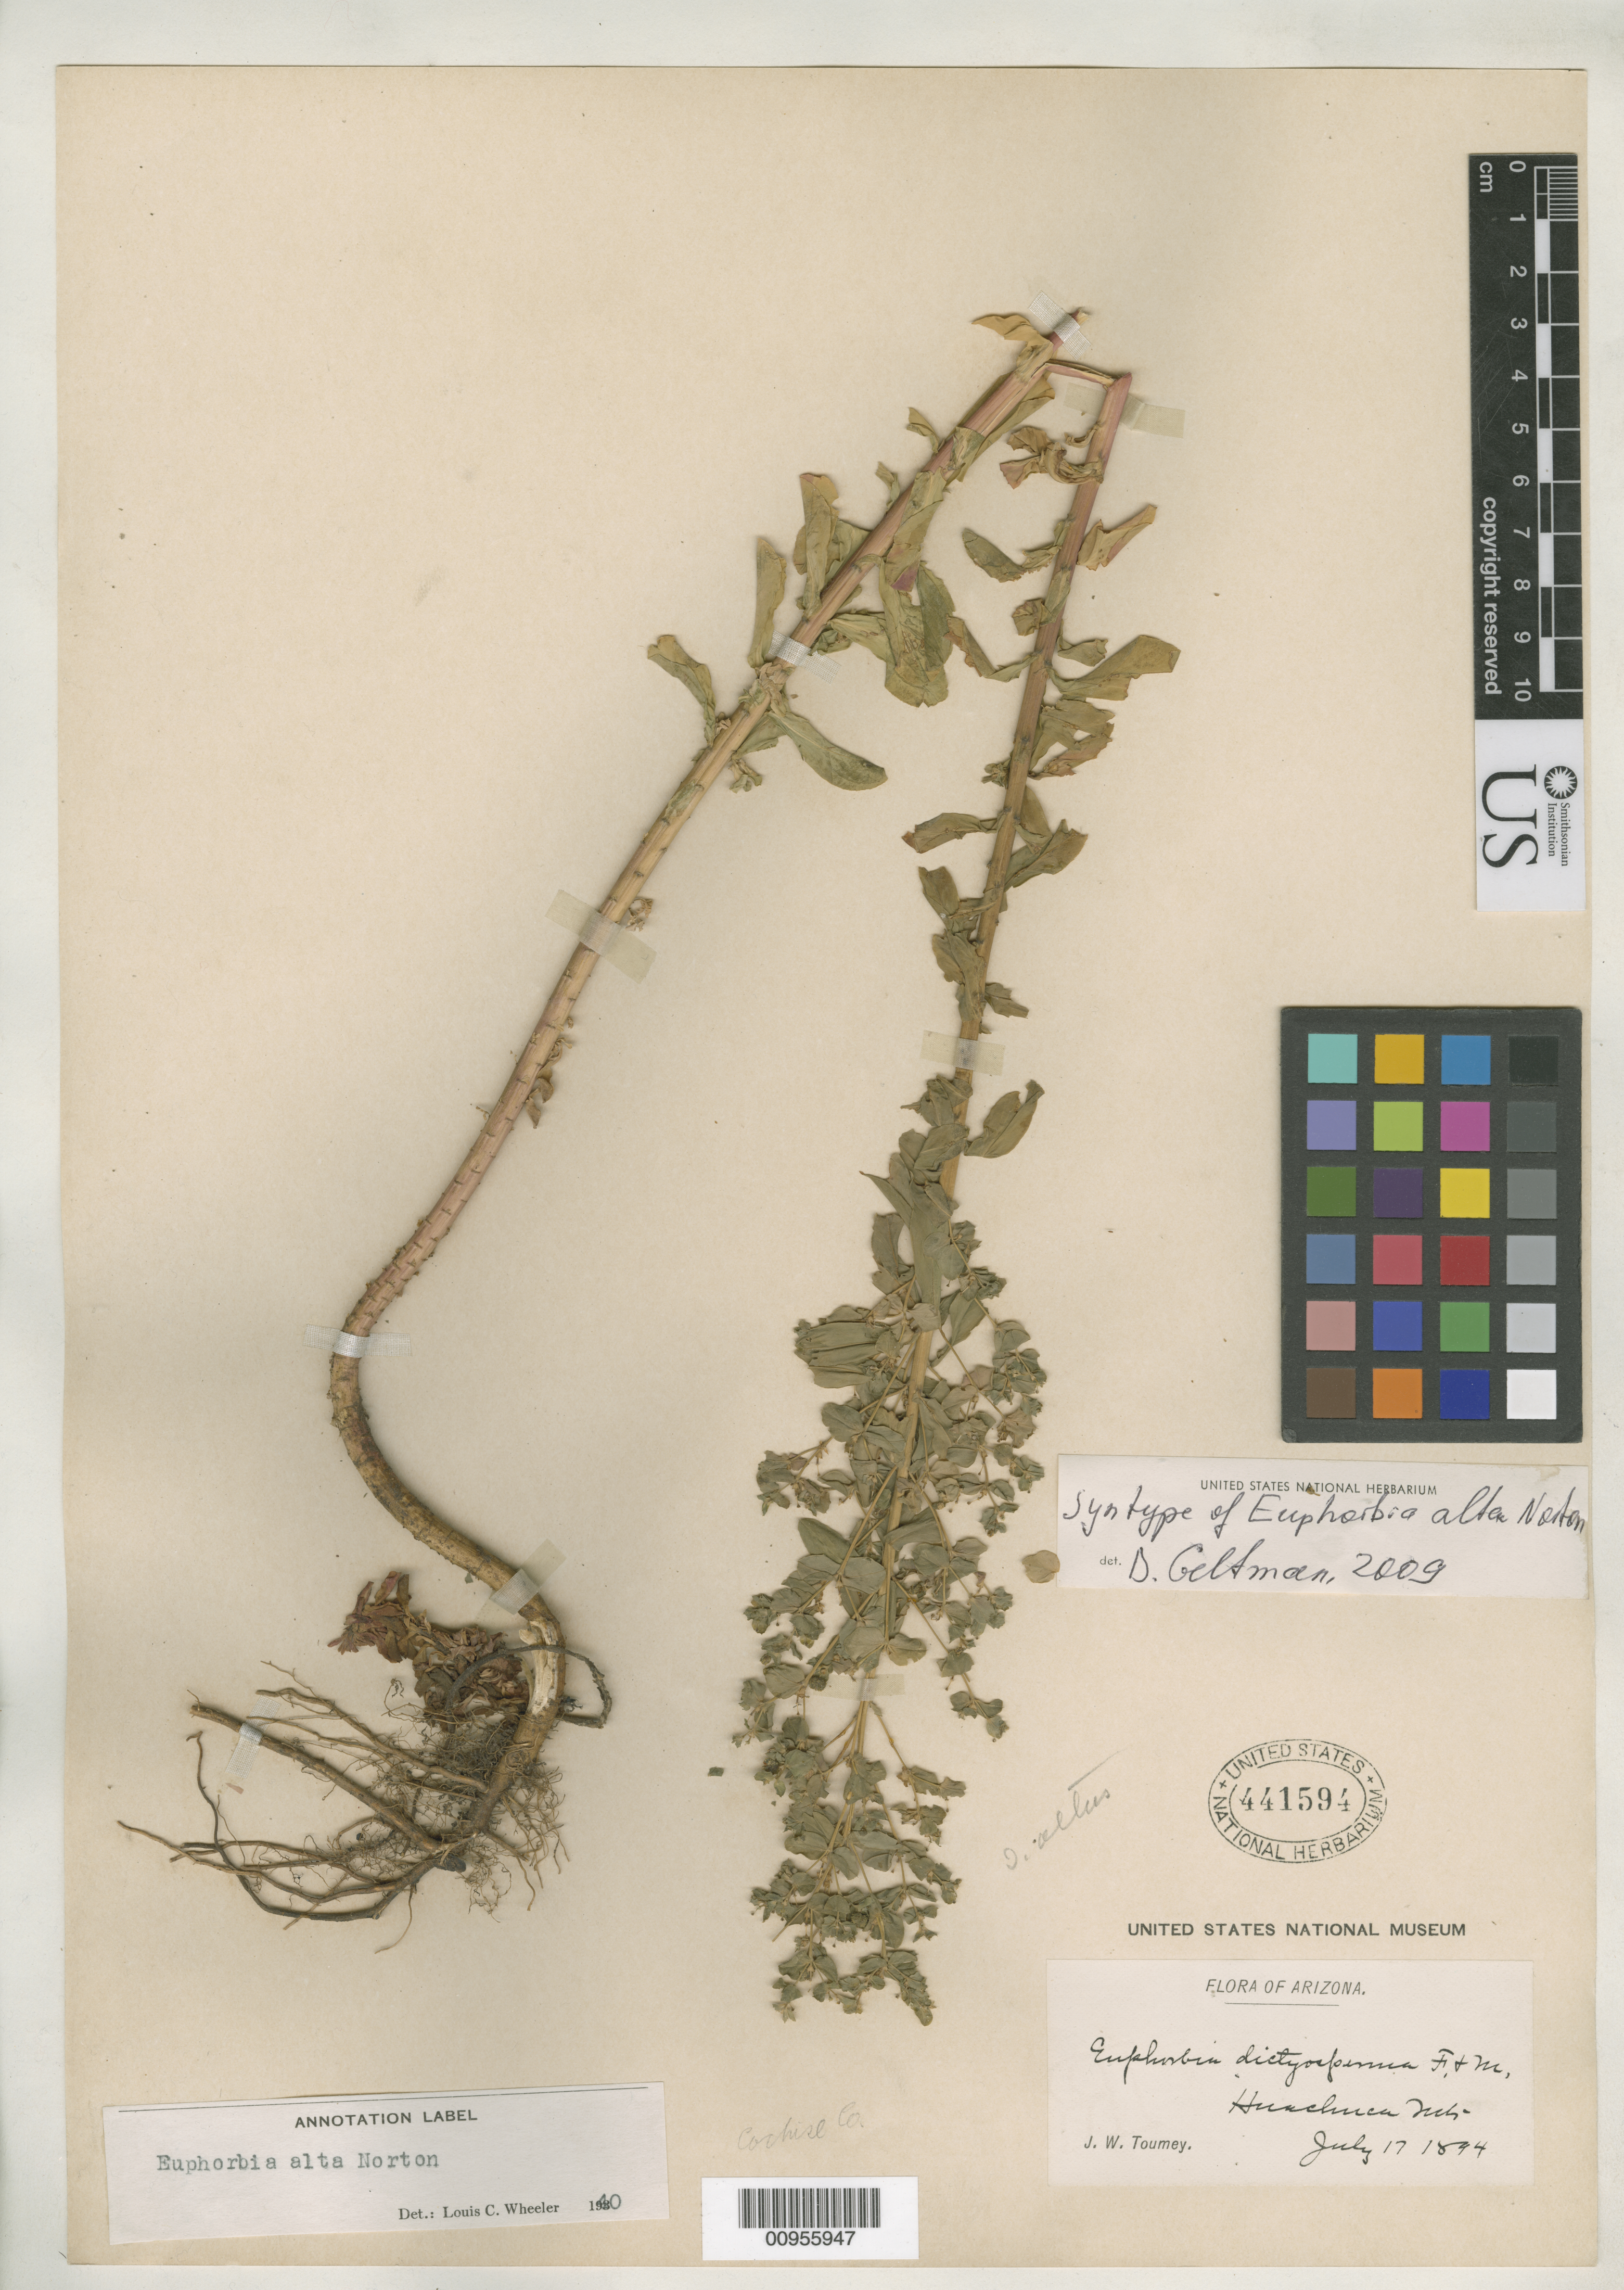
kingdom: Plantae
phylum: Tracheophyta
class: Magnoliopsida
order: Malpighiales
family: Euphorbiaceae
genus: Euphorbia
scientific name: Euphorbia alta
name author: Norton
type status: Syntype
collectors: J. W. Toumey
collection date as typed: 17 Jul 1894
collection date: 1894-07-17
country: United States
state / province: Arizona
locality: Huachuca Mts.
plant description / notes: Preprint from Ann. Rep. Missouri Missouri Bot. Gard. vol. 11 (1900).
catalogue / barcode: US 441594